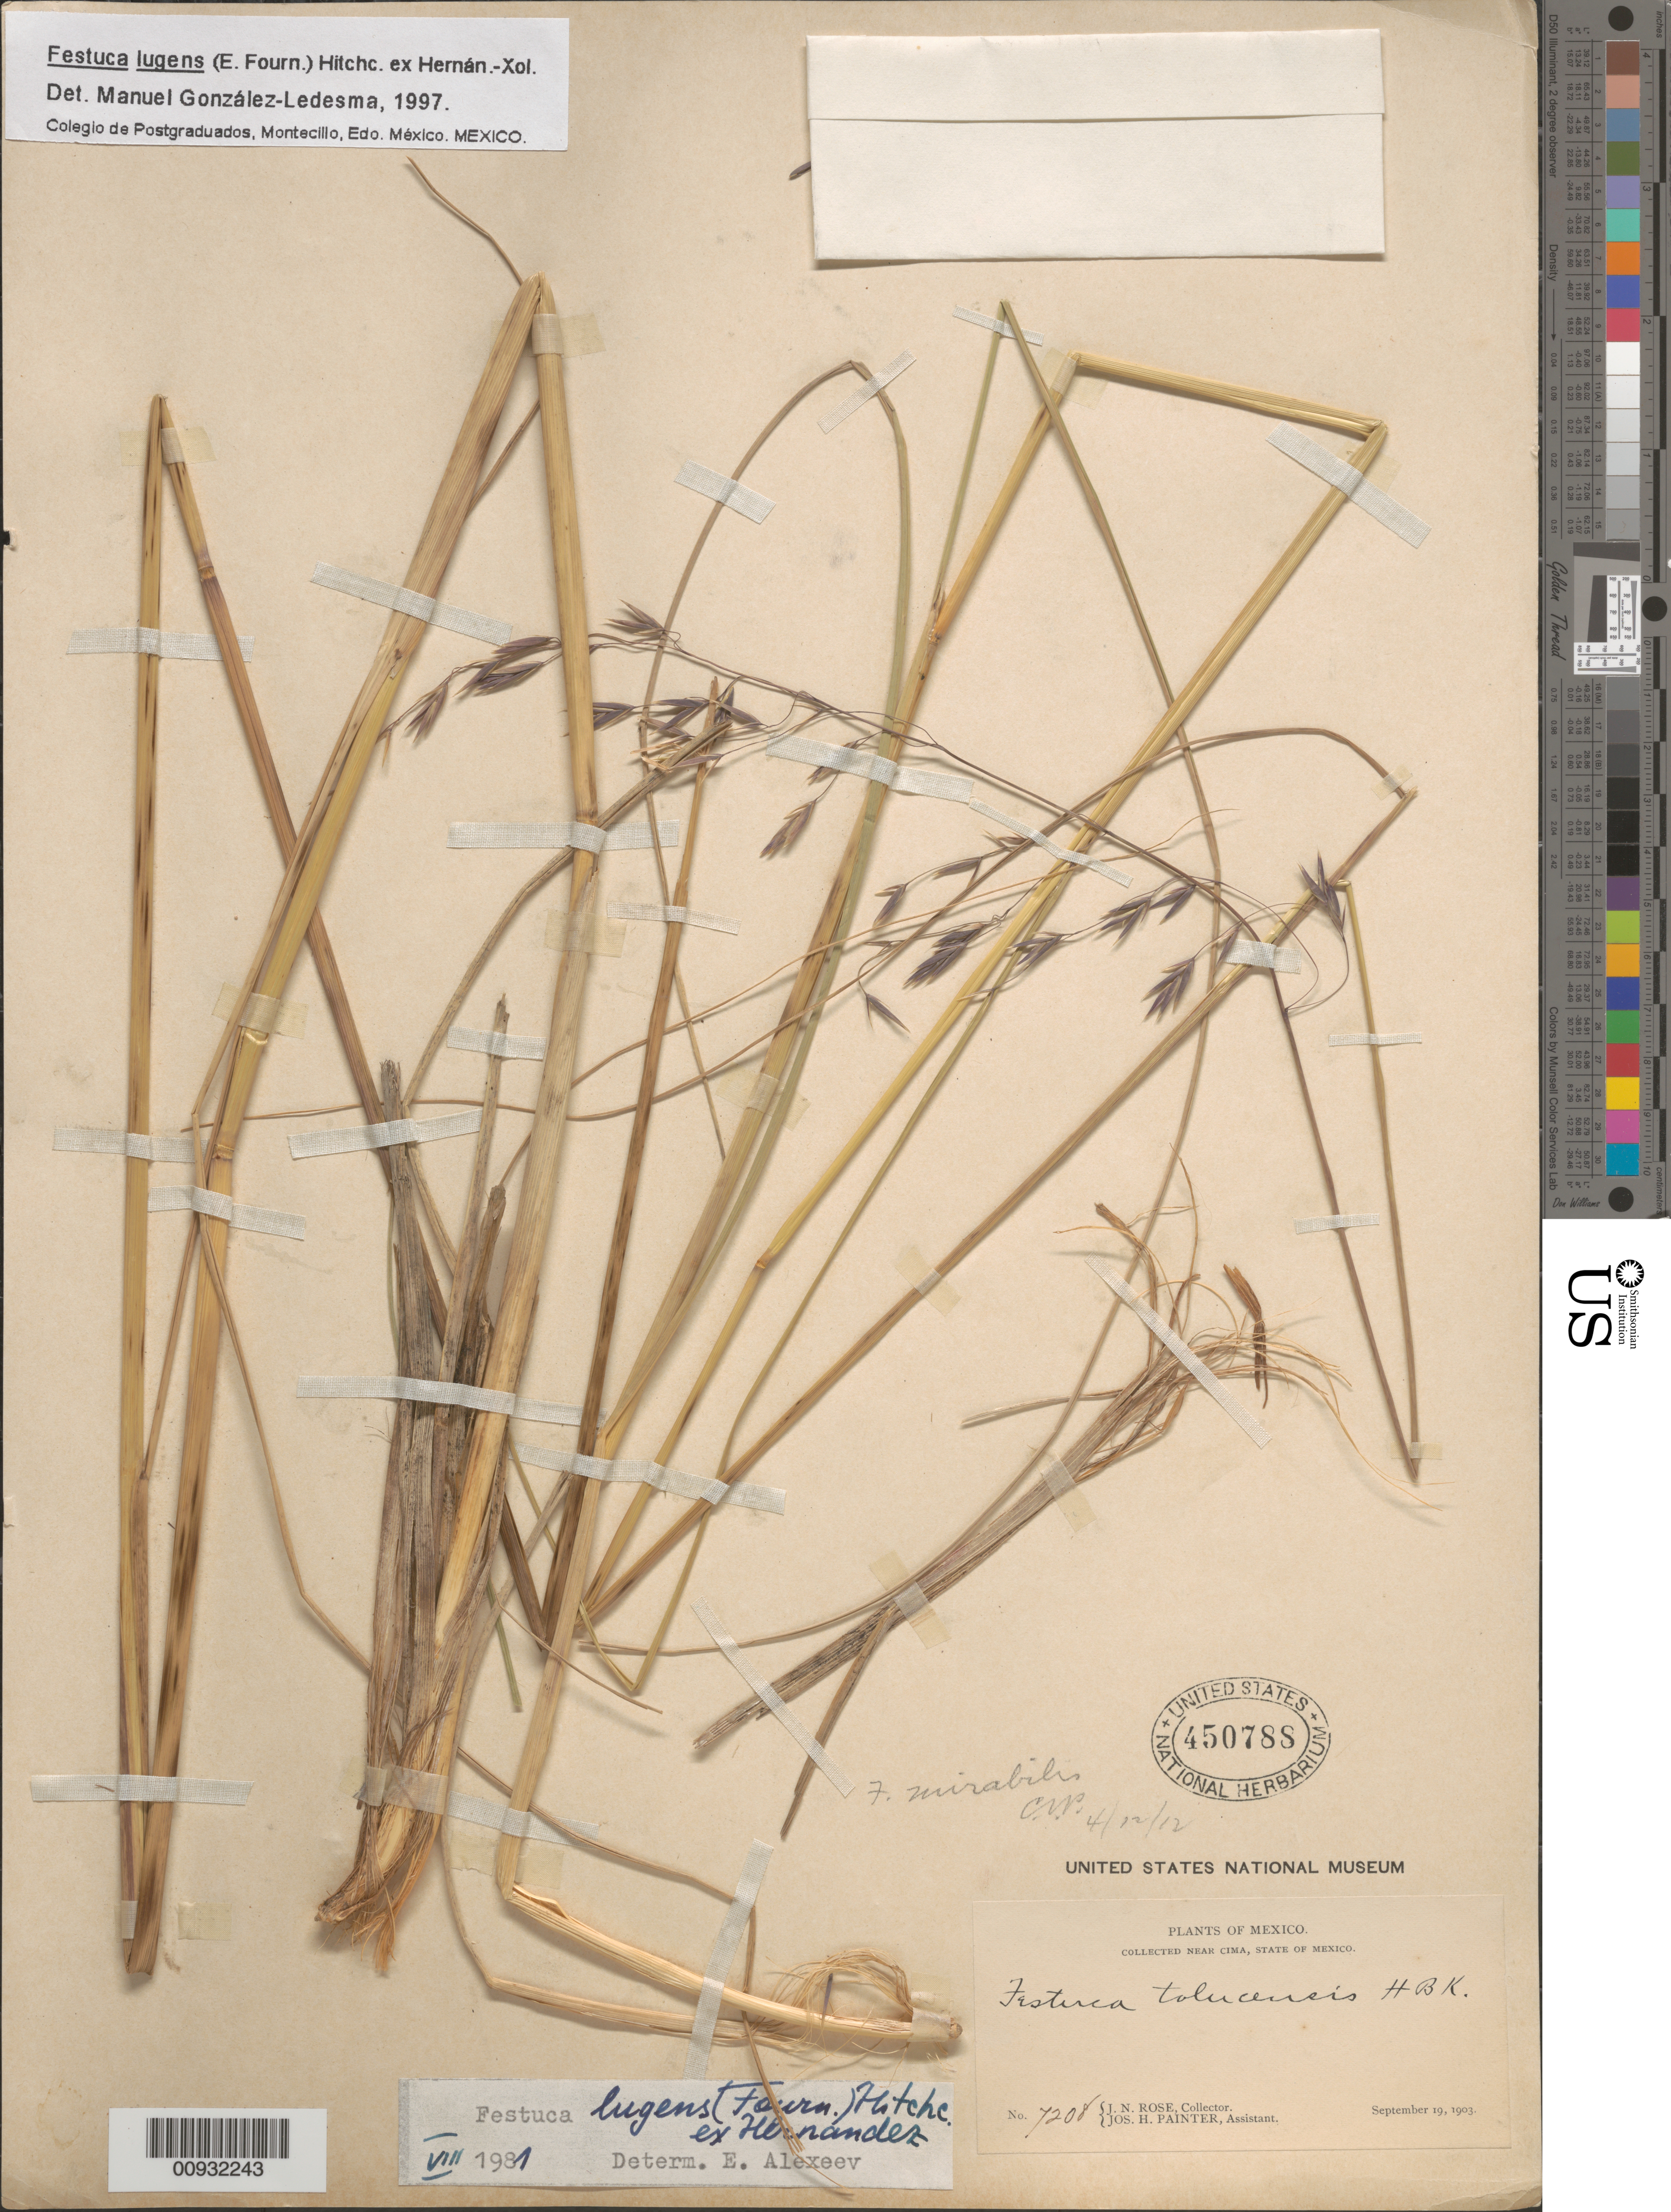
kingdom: Plantae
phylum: Tracheophyta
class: Liliopsida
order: Poales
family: Poaceae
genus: Festuca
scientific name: Festuca lugens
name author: (E. Fourn.) Hitchc. ex Hern.-Xol.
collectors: J. N. Rose & J. H. Painter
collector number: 7208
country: Mexico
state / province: México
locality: Near Cima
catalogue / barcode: US 450788